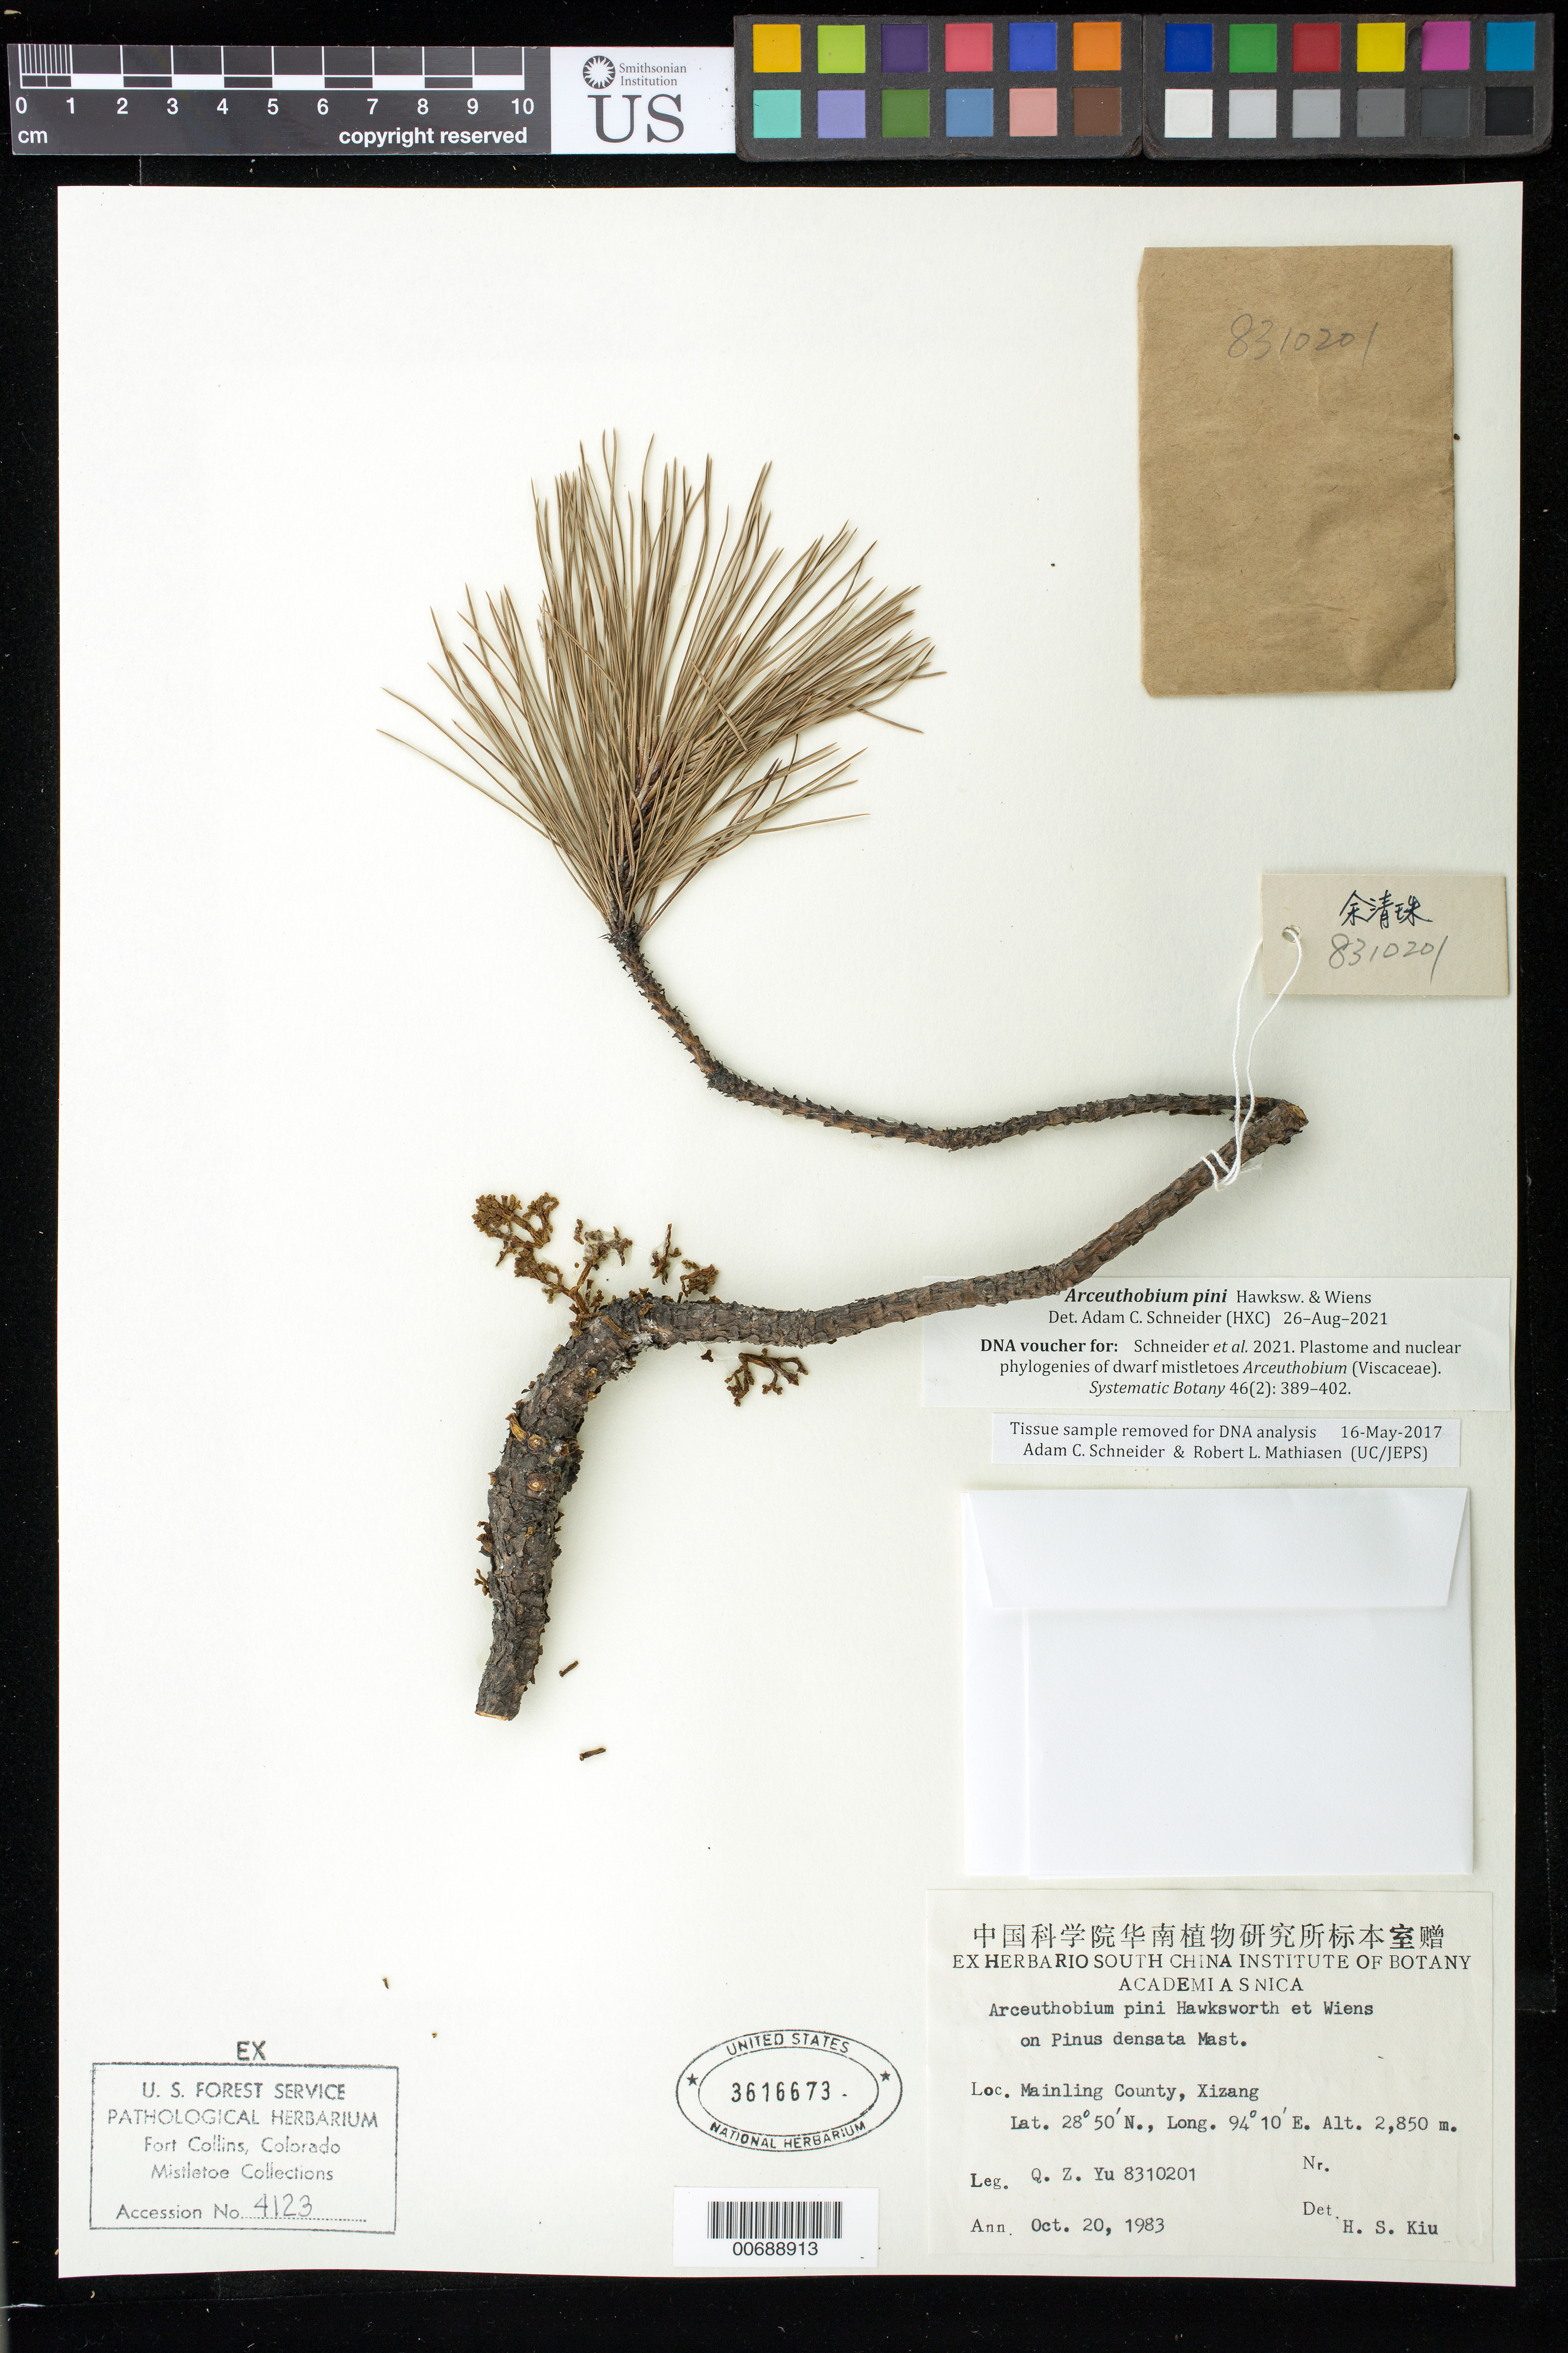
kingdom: Plantae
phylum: Tracheophyta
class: Pinopsida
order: Pinales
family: Pinaceae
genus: Pinus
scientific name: Pinus densata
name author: Mast.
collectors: Q. Z. Yu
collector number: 8310201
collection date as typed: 20 Oct 1983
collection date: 1983-10-20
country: China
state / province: Xizang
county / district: Mainling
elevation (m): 2850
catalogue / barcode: US 3616673